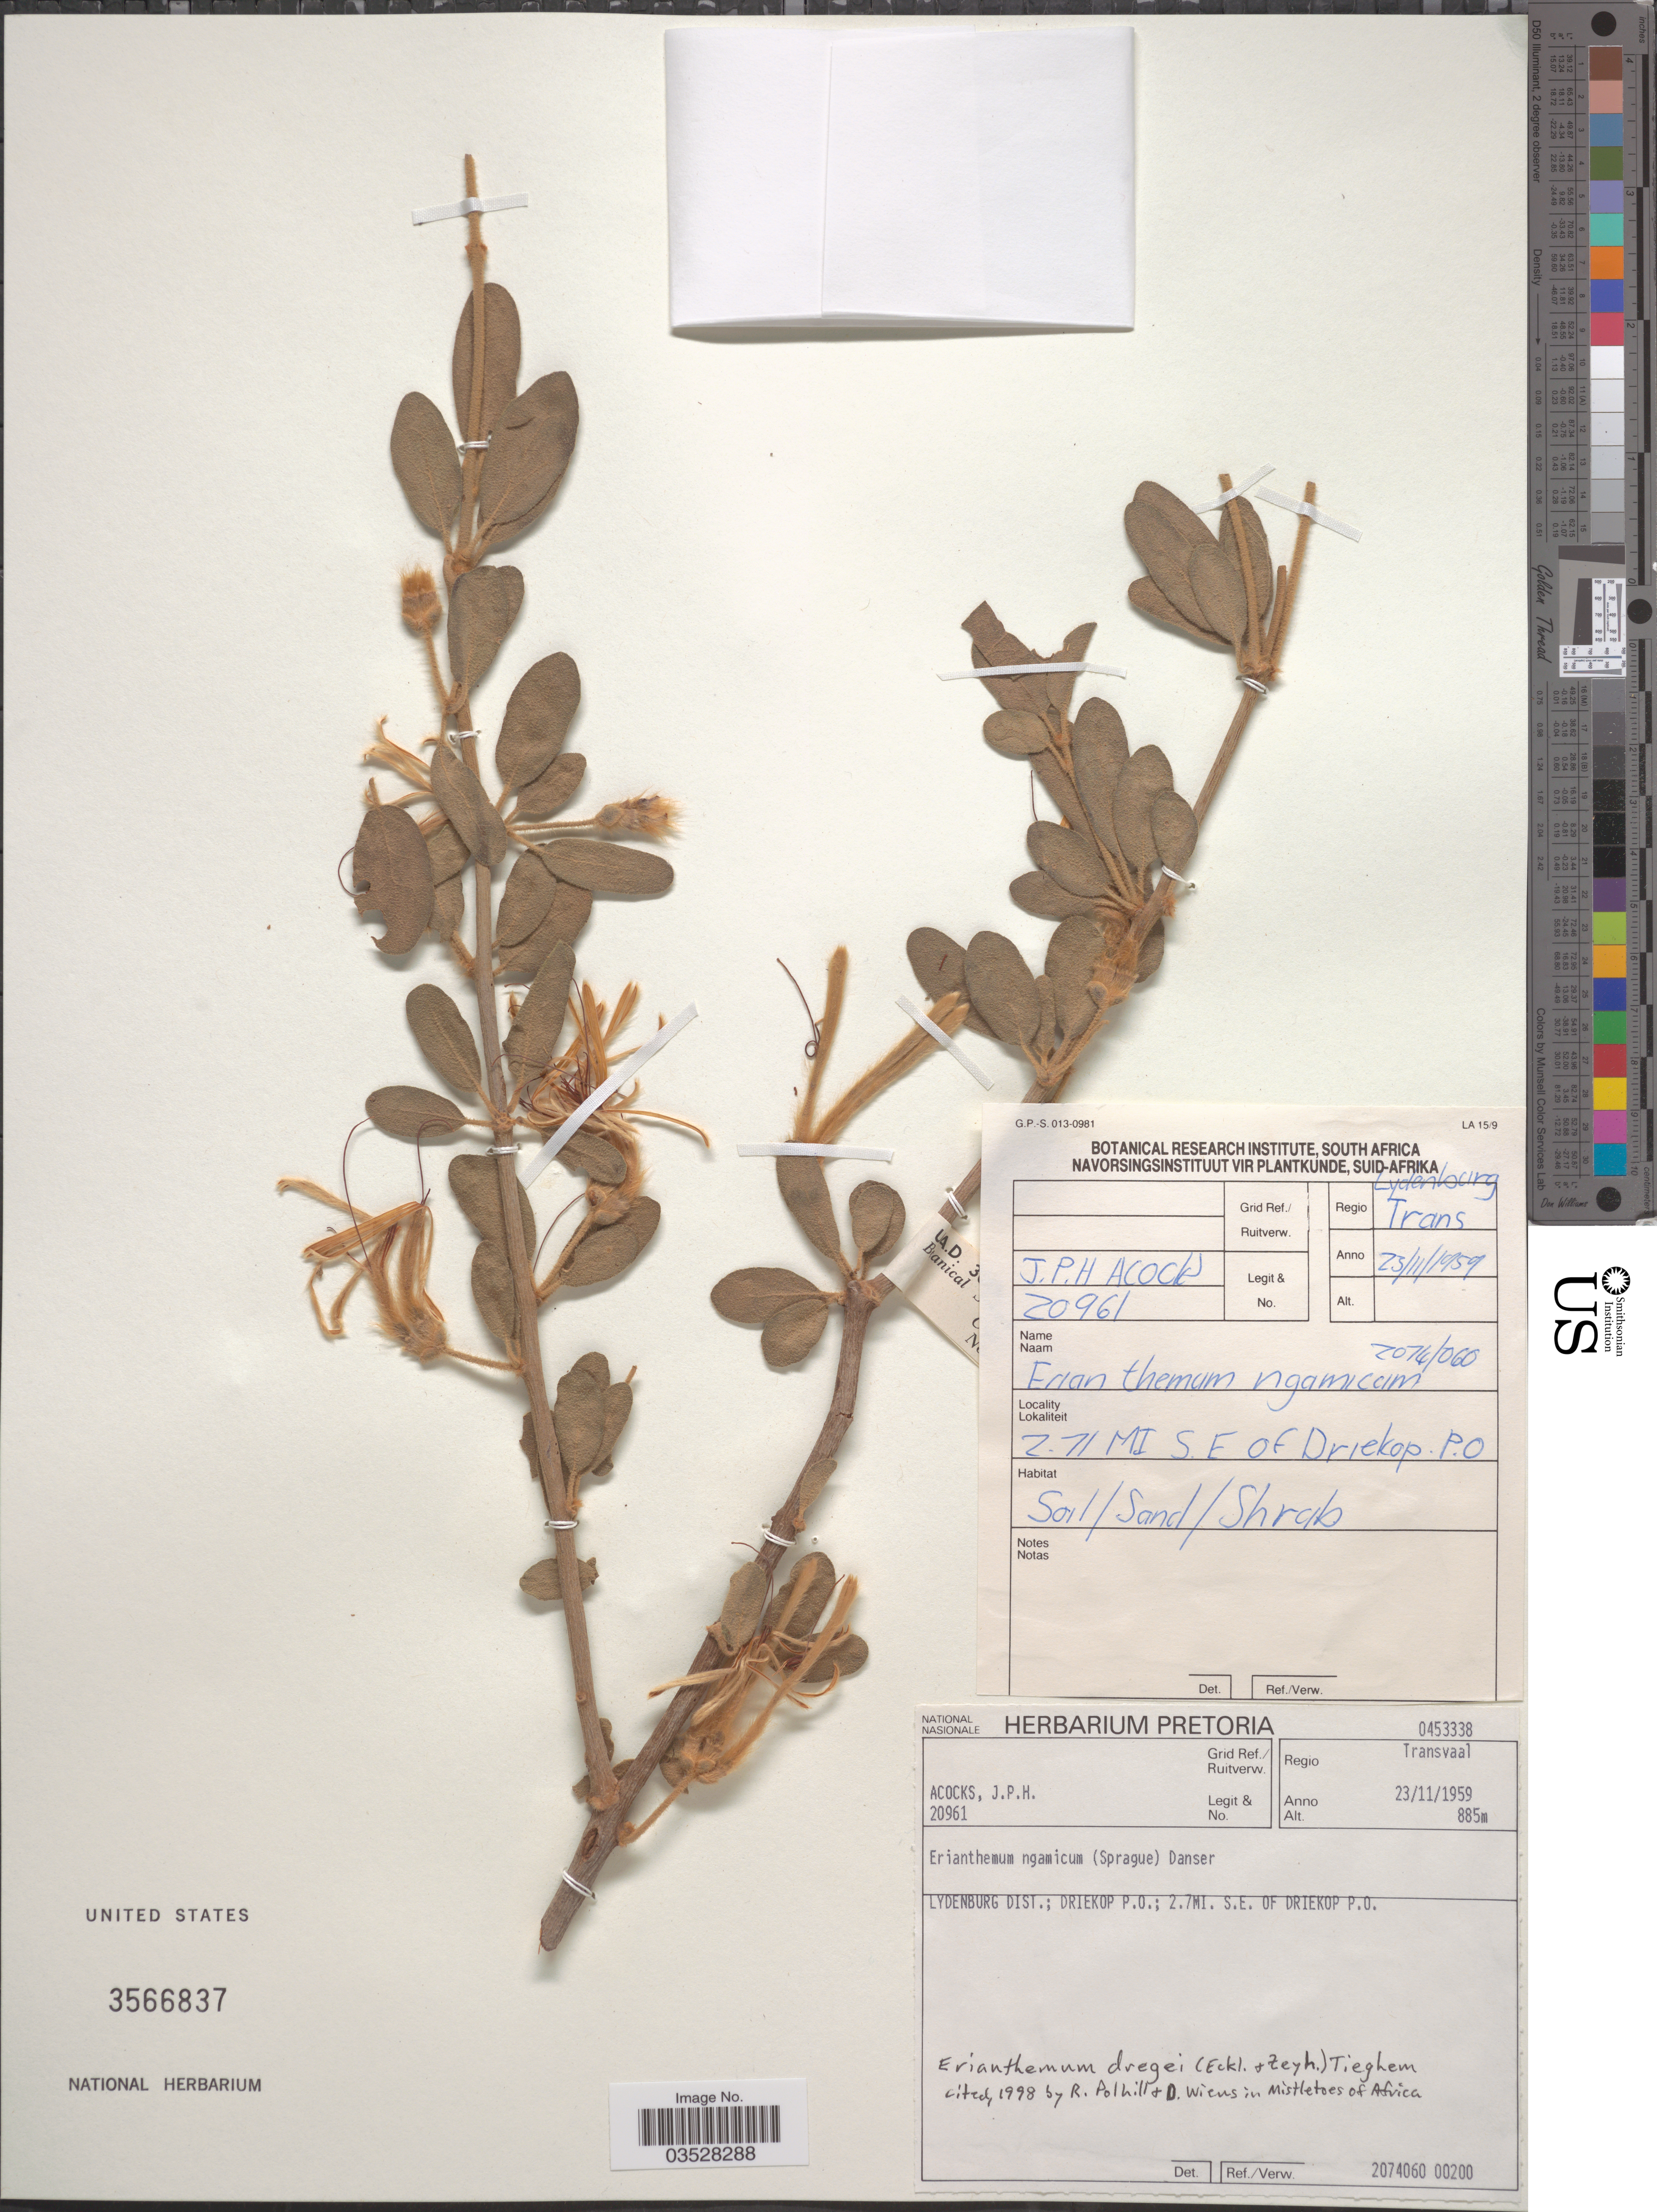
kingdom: Plantae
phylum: Tracheophyta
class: Magnoliopsida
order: Santalales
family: Loranthaceae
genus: Erianthemum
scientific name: Erianthemum dregei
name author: (Eckl. & Zeyh.) Tiegh.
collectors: J. P. Acocks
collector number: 20961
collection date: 1959-11-23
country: South Africa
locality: Regio Transvaal. Lydenburg Dist.; Driekop P. O.; 2.7Mi. S.E of Driekop P.O.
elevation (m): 885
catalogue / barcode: US 3566837